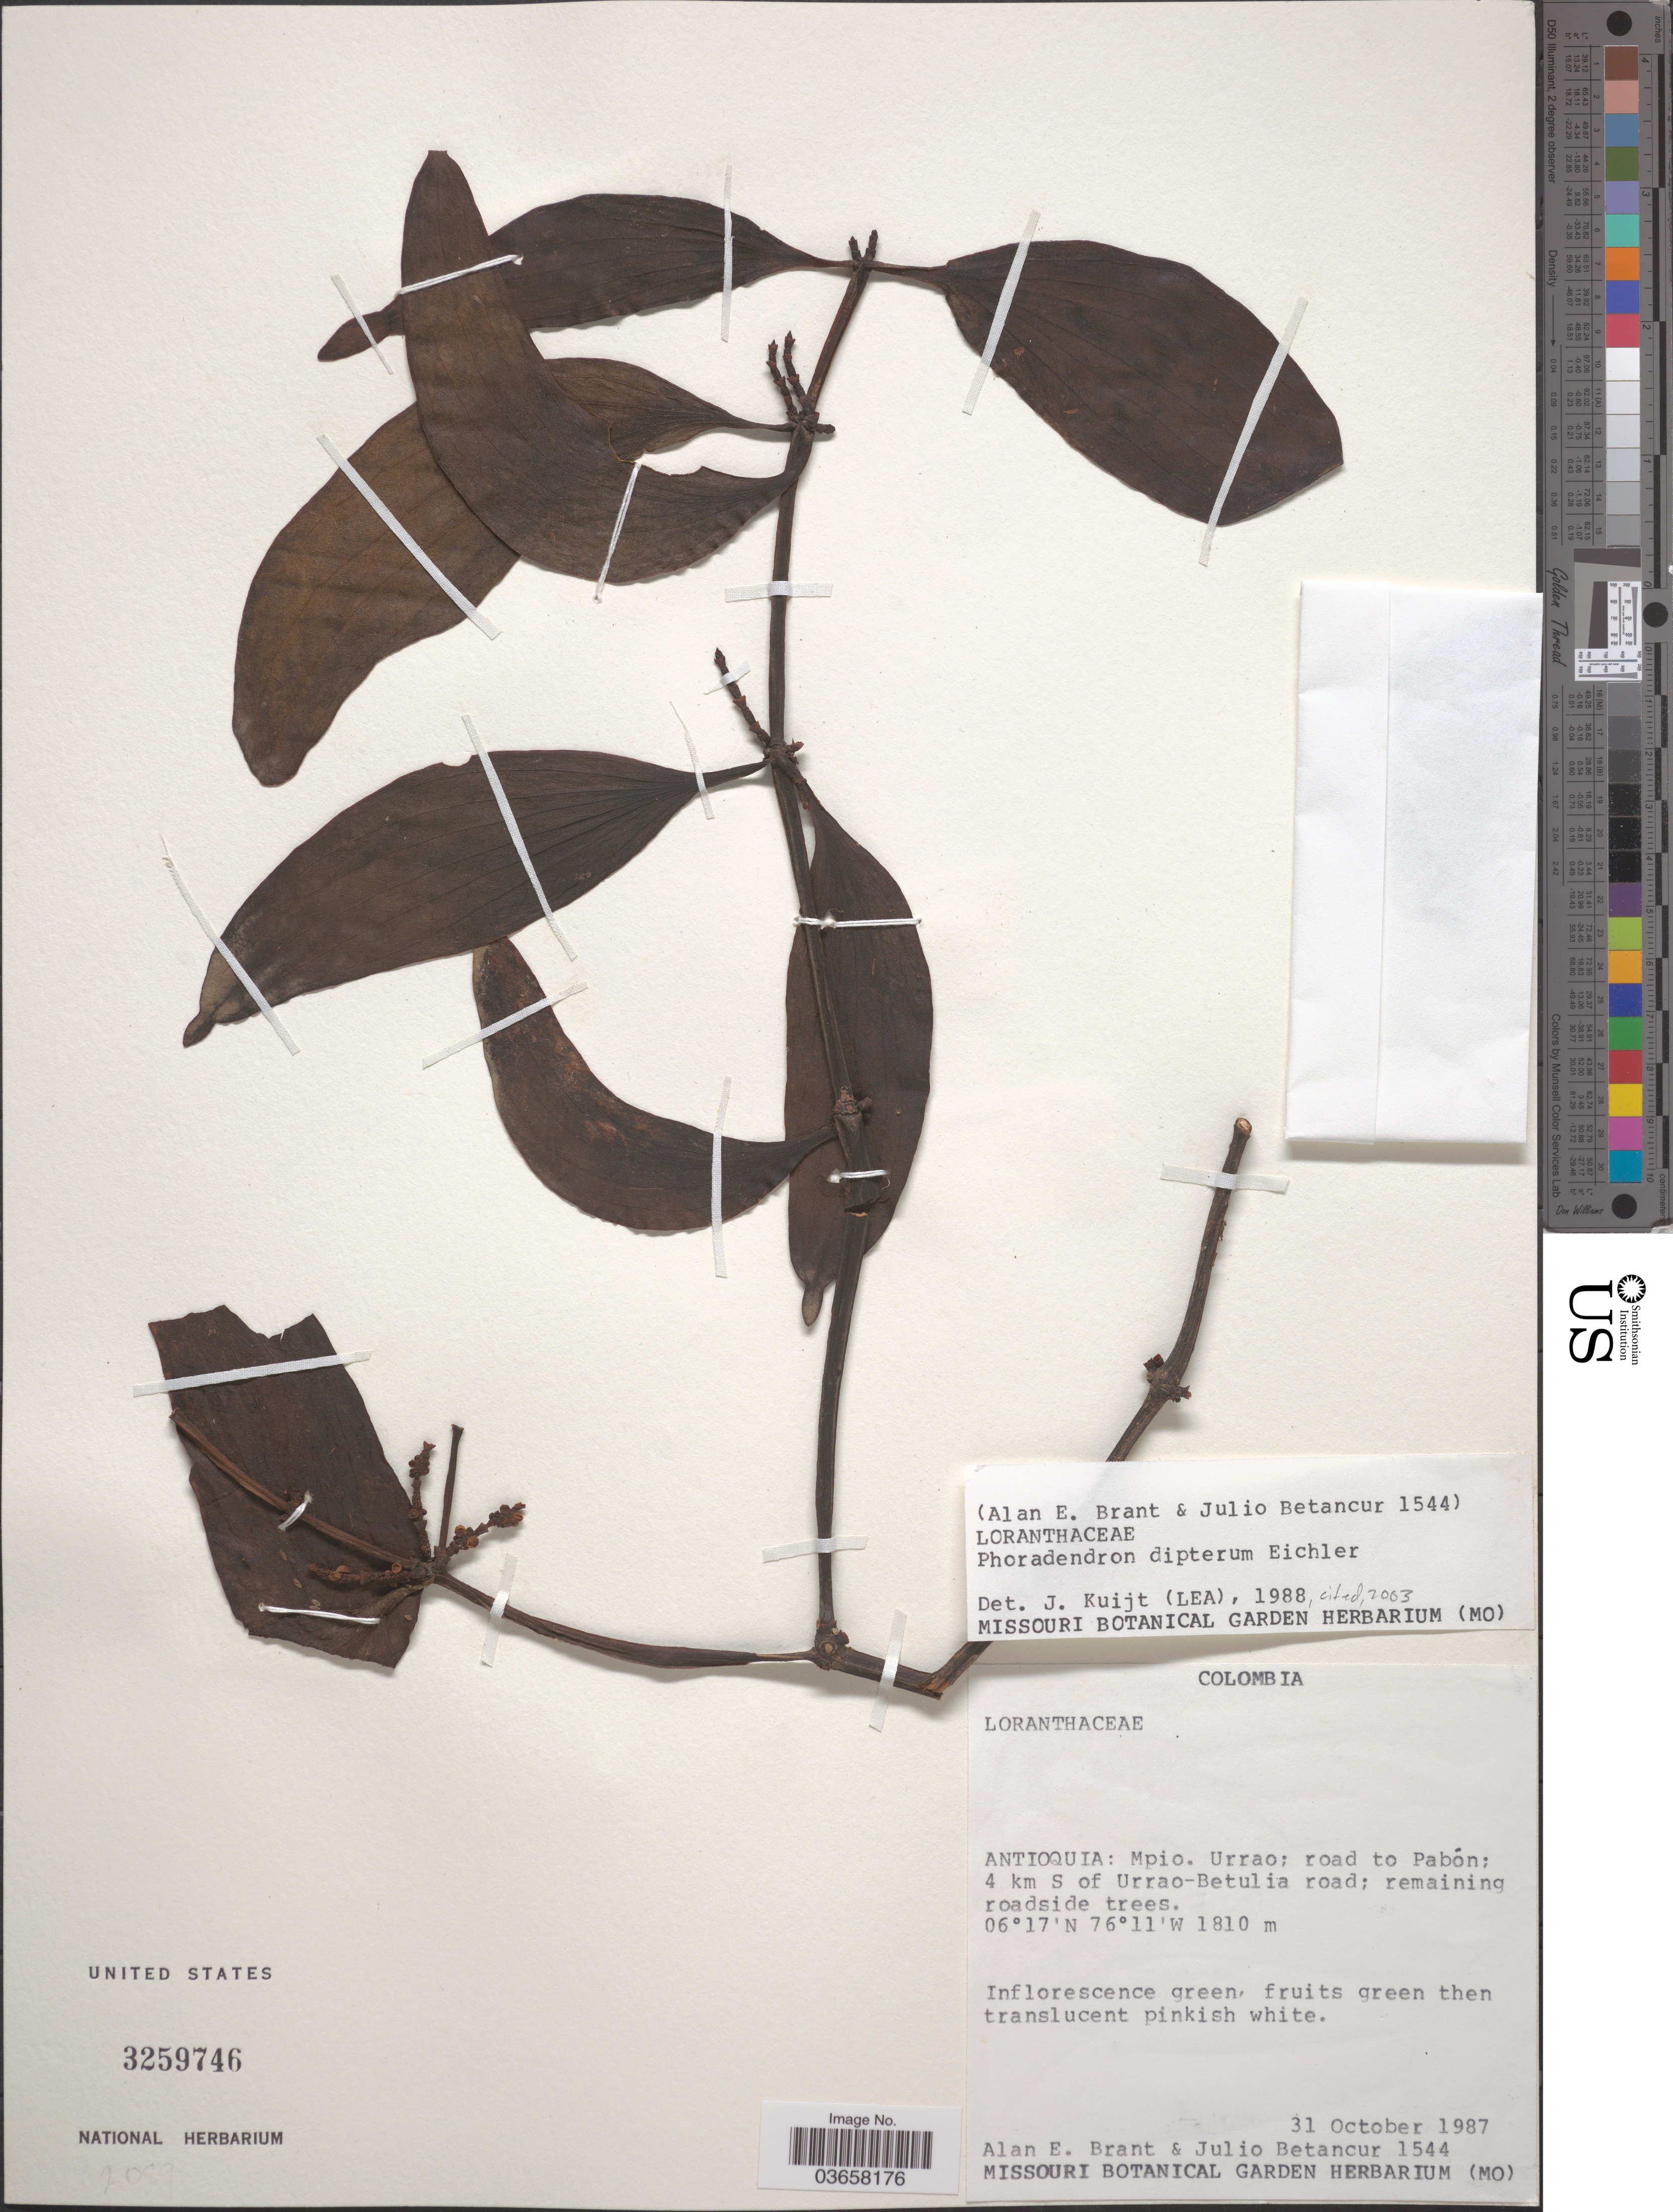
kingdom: Plantae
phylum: Tracheophyta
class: Magnoliopsida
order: Santalales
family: Viscaceae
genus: Phoradendron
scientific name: Phoradendron dipterum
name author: Eichler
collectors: A. Brant & J. Betancur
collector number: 1544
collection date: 1987-10-31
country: Colombia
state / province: Antioquia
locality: Mpio. Urrao; road to Pabón; 4 km S of Urrao-Betulia road.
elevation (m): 1810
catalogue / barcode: US 3259746